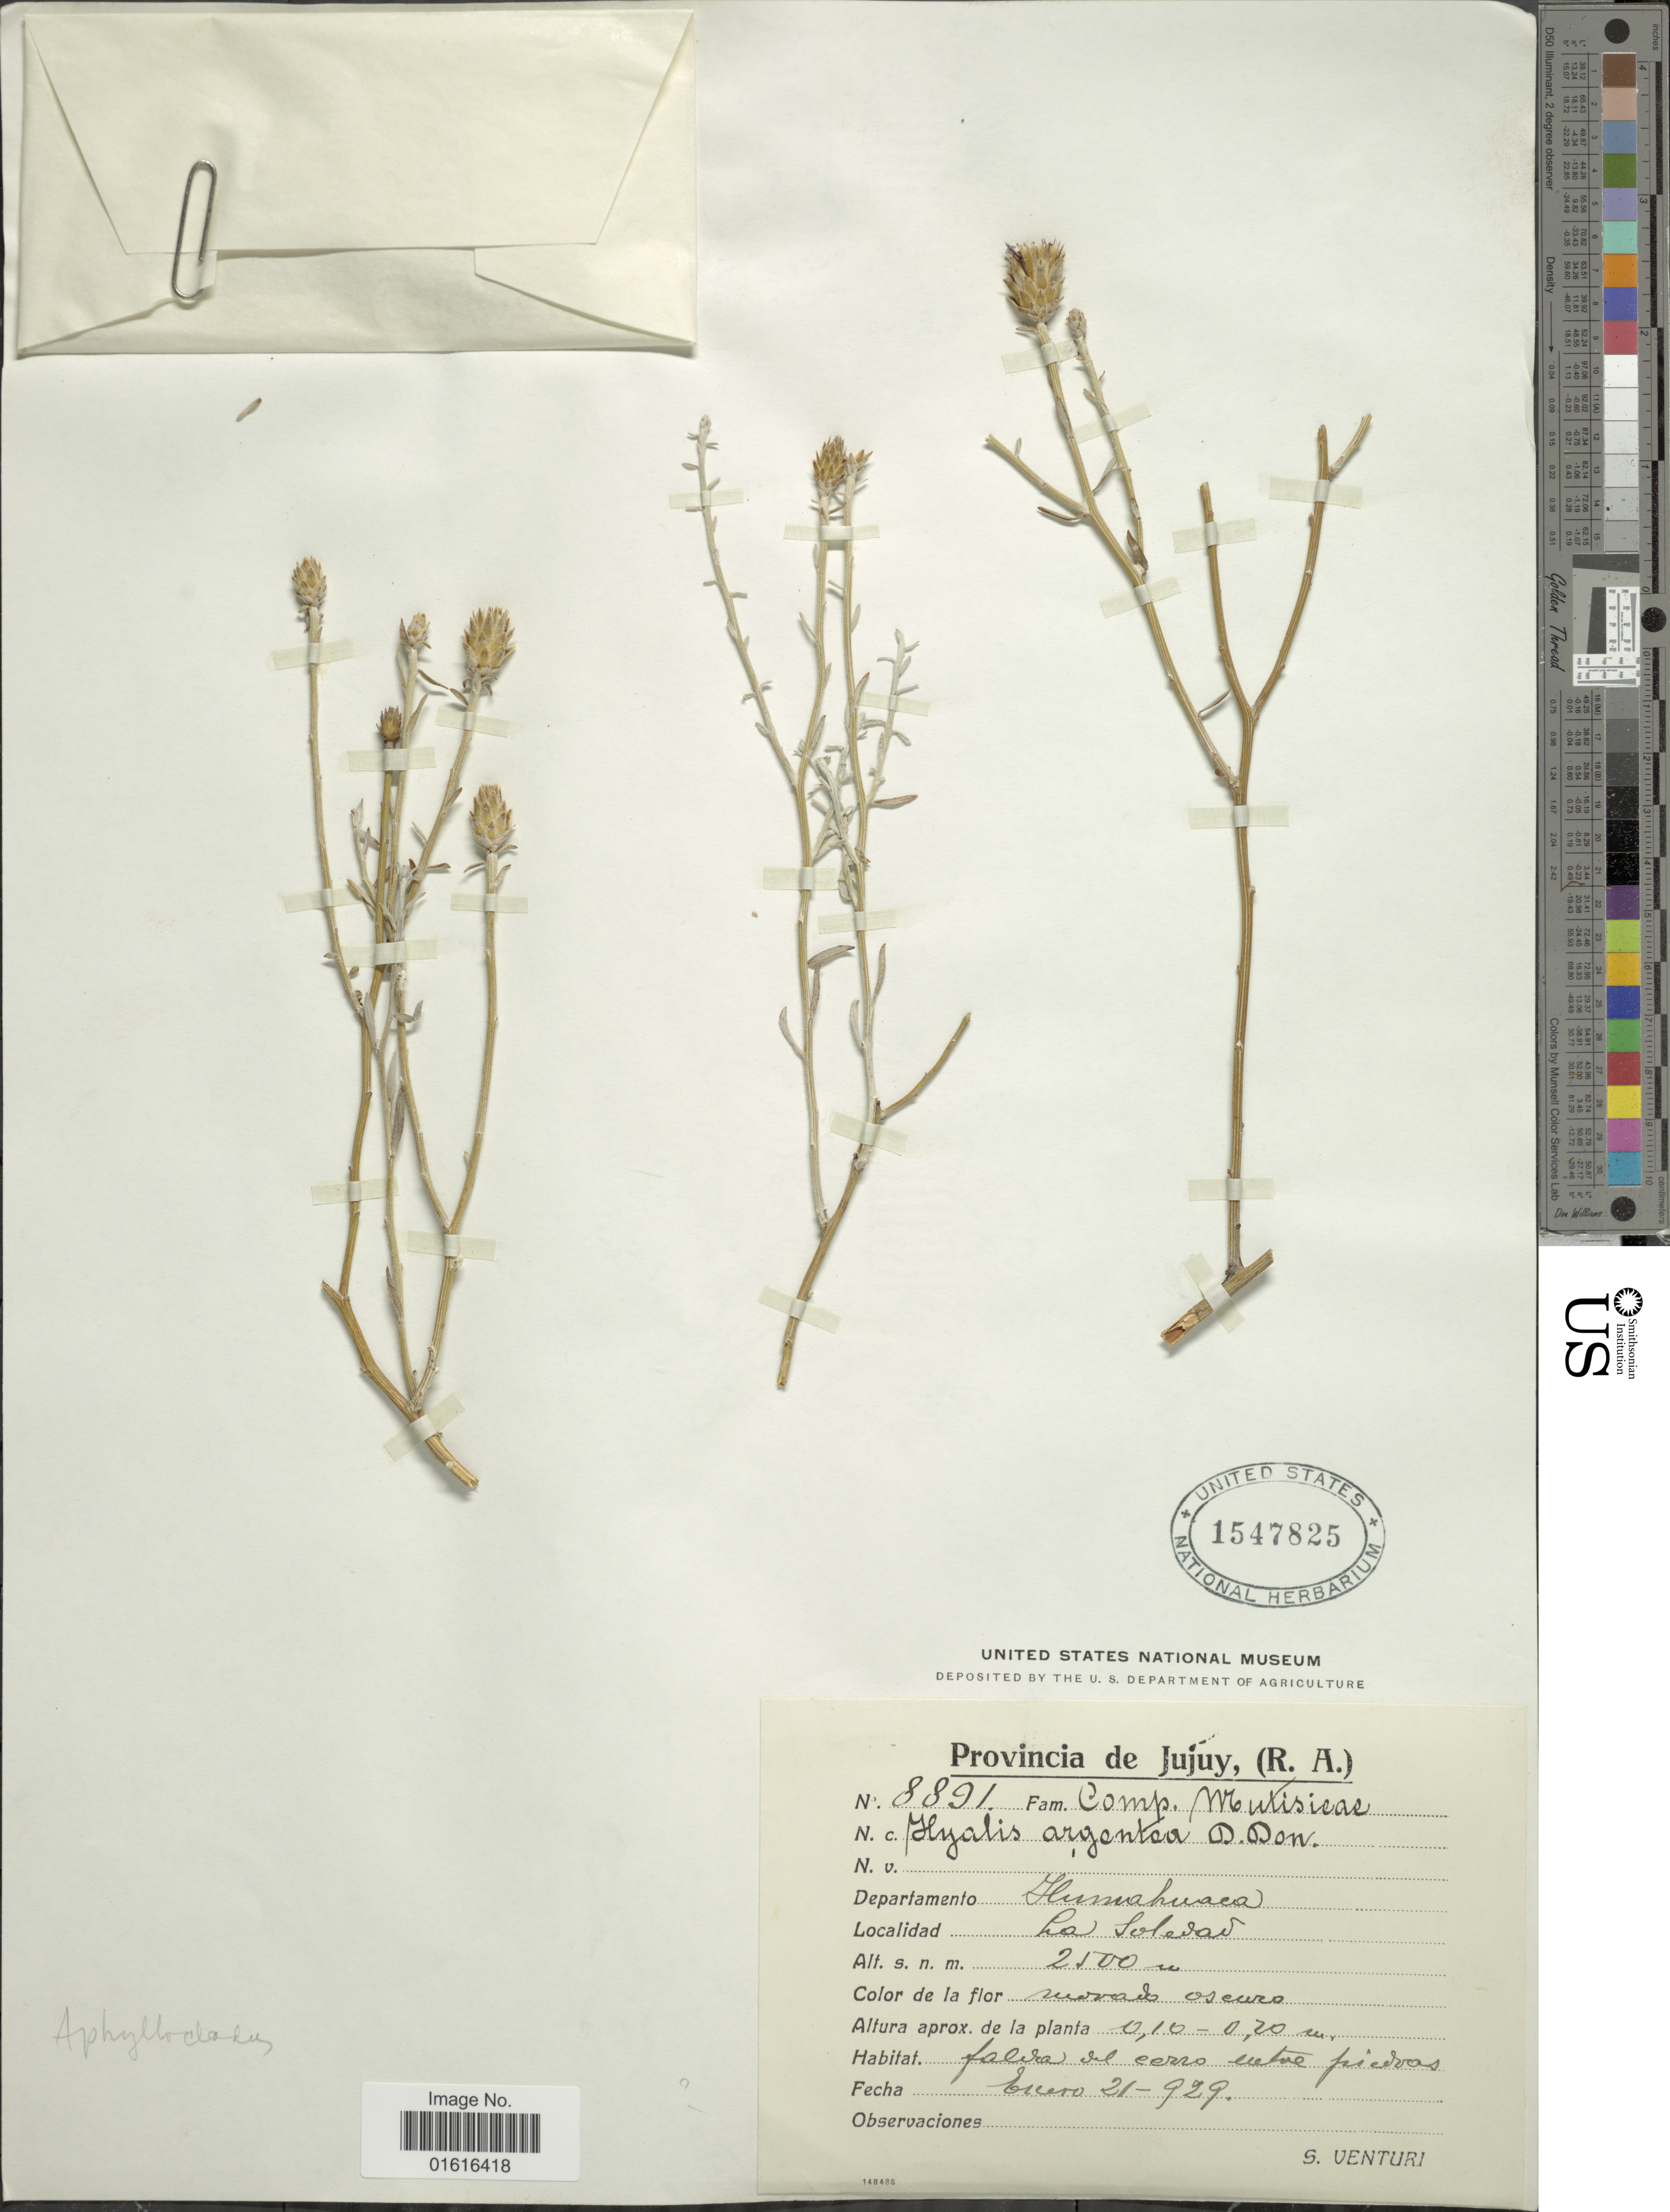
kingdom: Plantae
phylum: Tracheophyta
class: Magnoliopsida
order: Asterales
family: Asteraceae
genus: Aphyllocladus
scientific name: Aphyllocladus spartioides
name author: Wedd.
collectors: S. Venturi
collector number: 8891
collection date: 1929-01-21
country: Argentina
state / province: Jujuy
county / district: Humahuaca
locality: La Soledad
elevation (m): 2500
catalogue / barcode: US 1547825